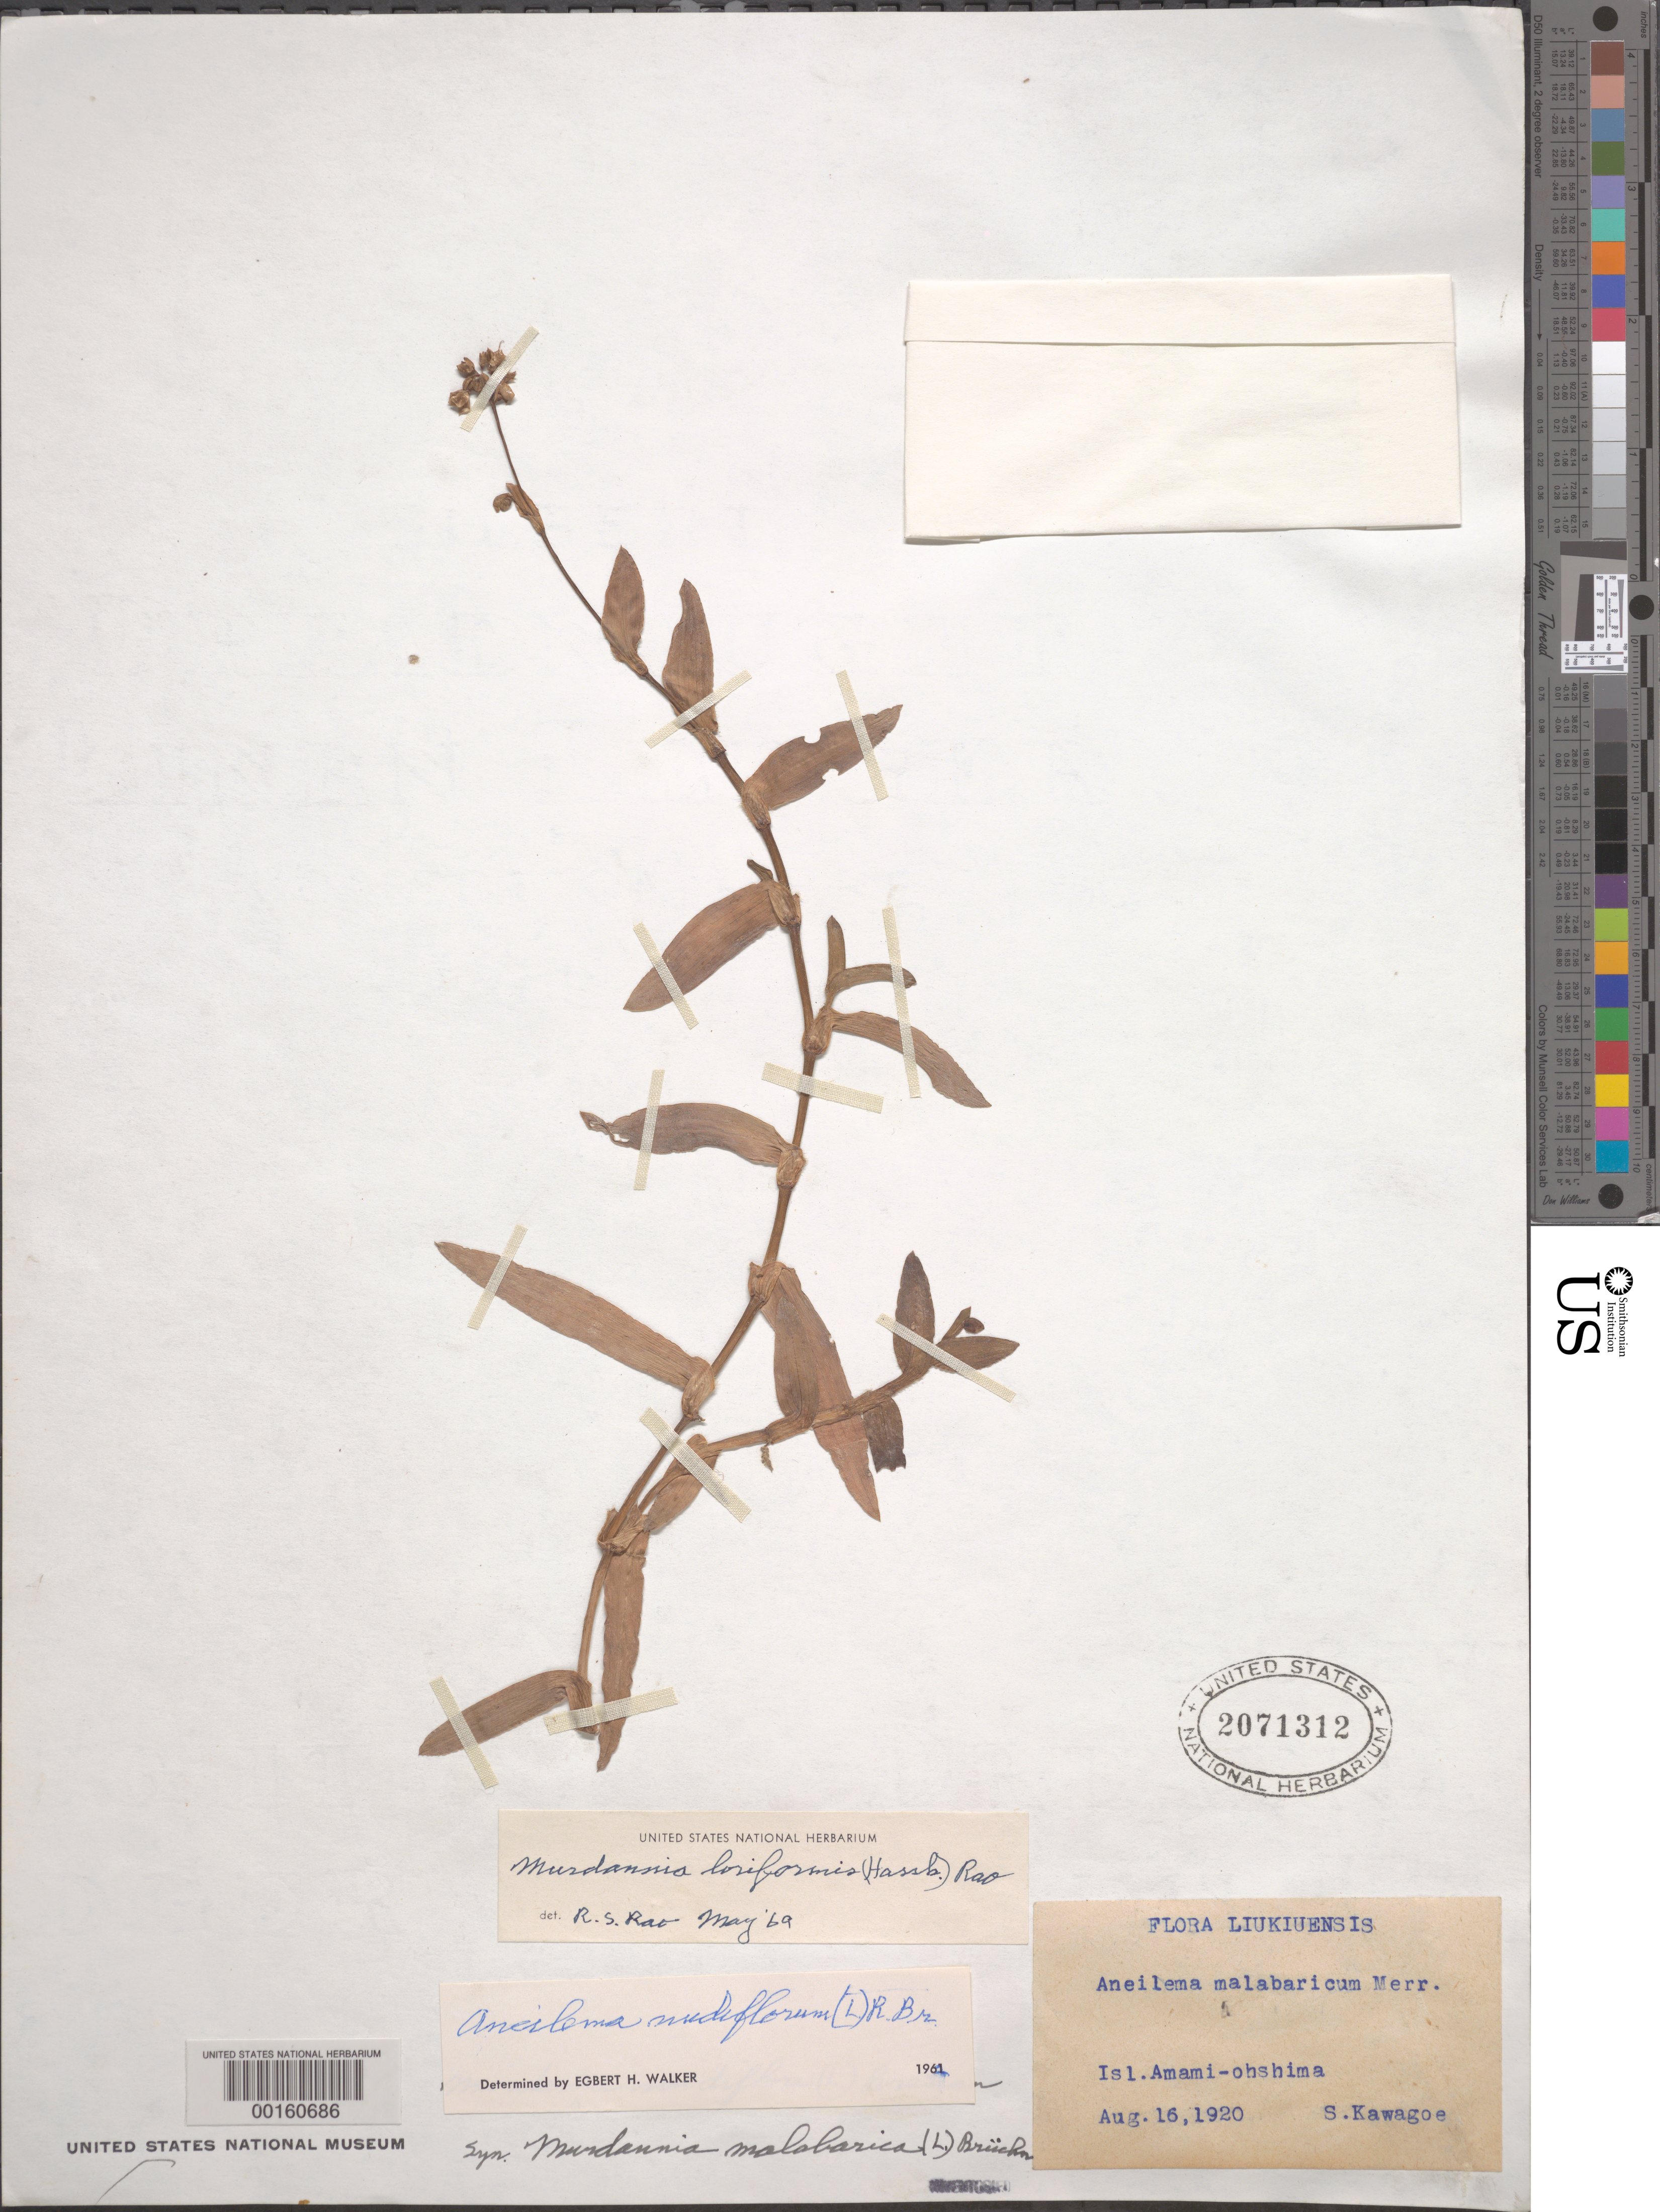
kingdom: Plantae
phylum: Tracheophyta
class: Liliopsida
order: Commelinales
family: Commelinaceae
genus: Murdannia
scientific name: Murdannia loriformis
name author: (Hassk.) R.S. Rao & Kammathy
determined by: Rao, R. S.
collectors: S. Kawagoe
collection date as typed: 16 Aug 1920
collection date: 1920-08-16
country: Japan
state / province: Okinawa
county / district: Okinawa Prefecture ?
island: Oshima Is. ?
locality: Oshima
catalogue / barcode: US 2071312